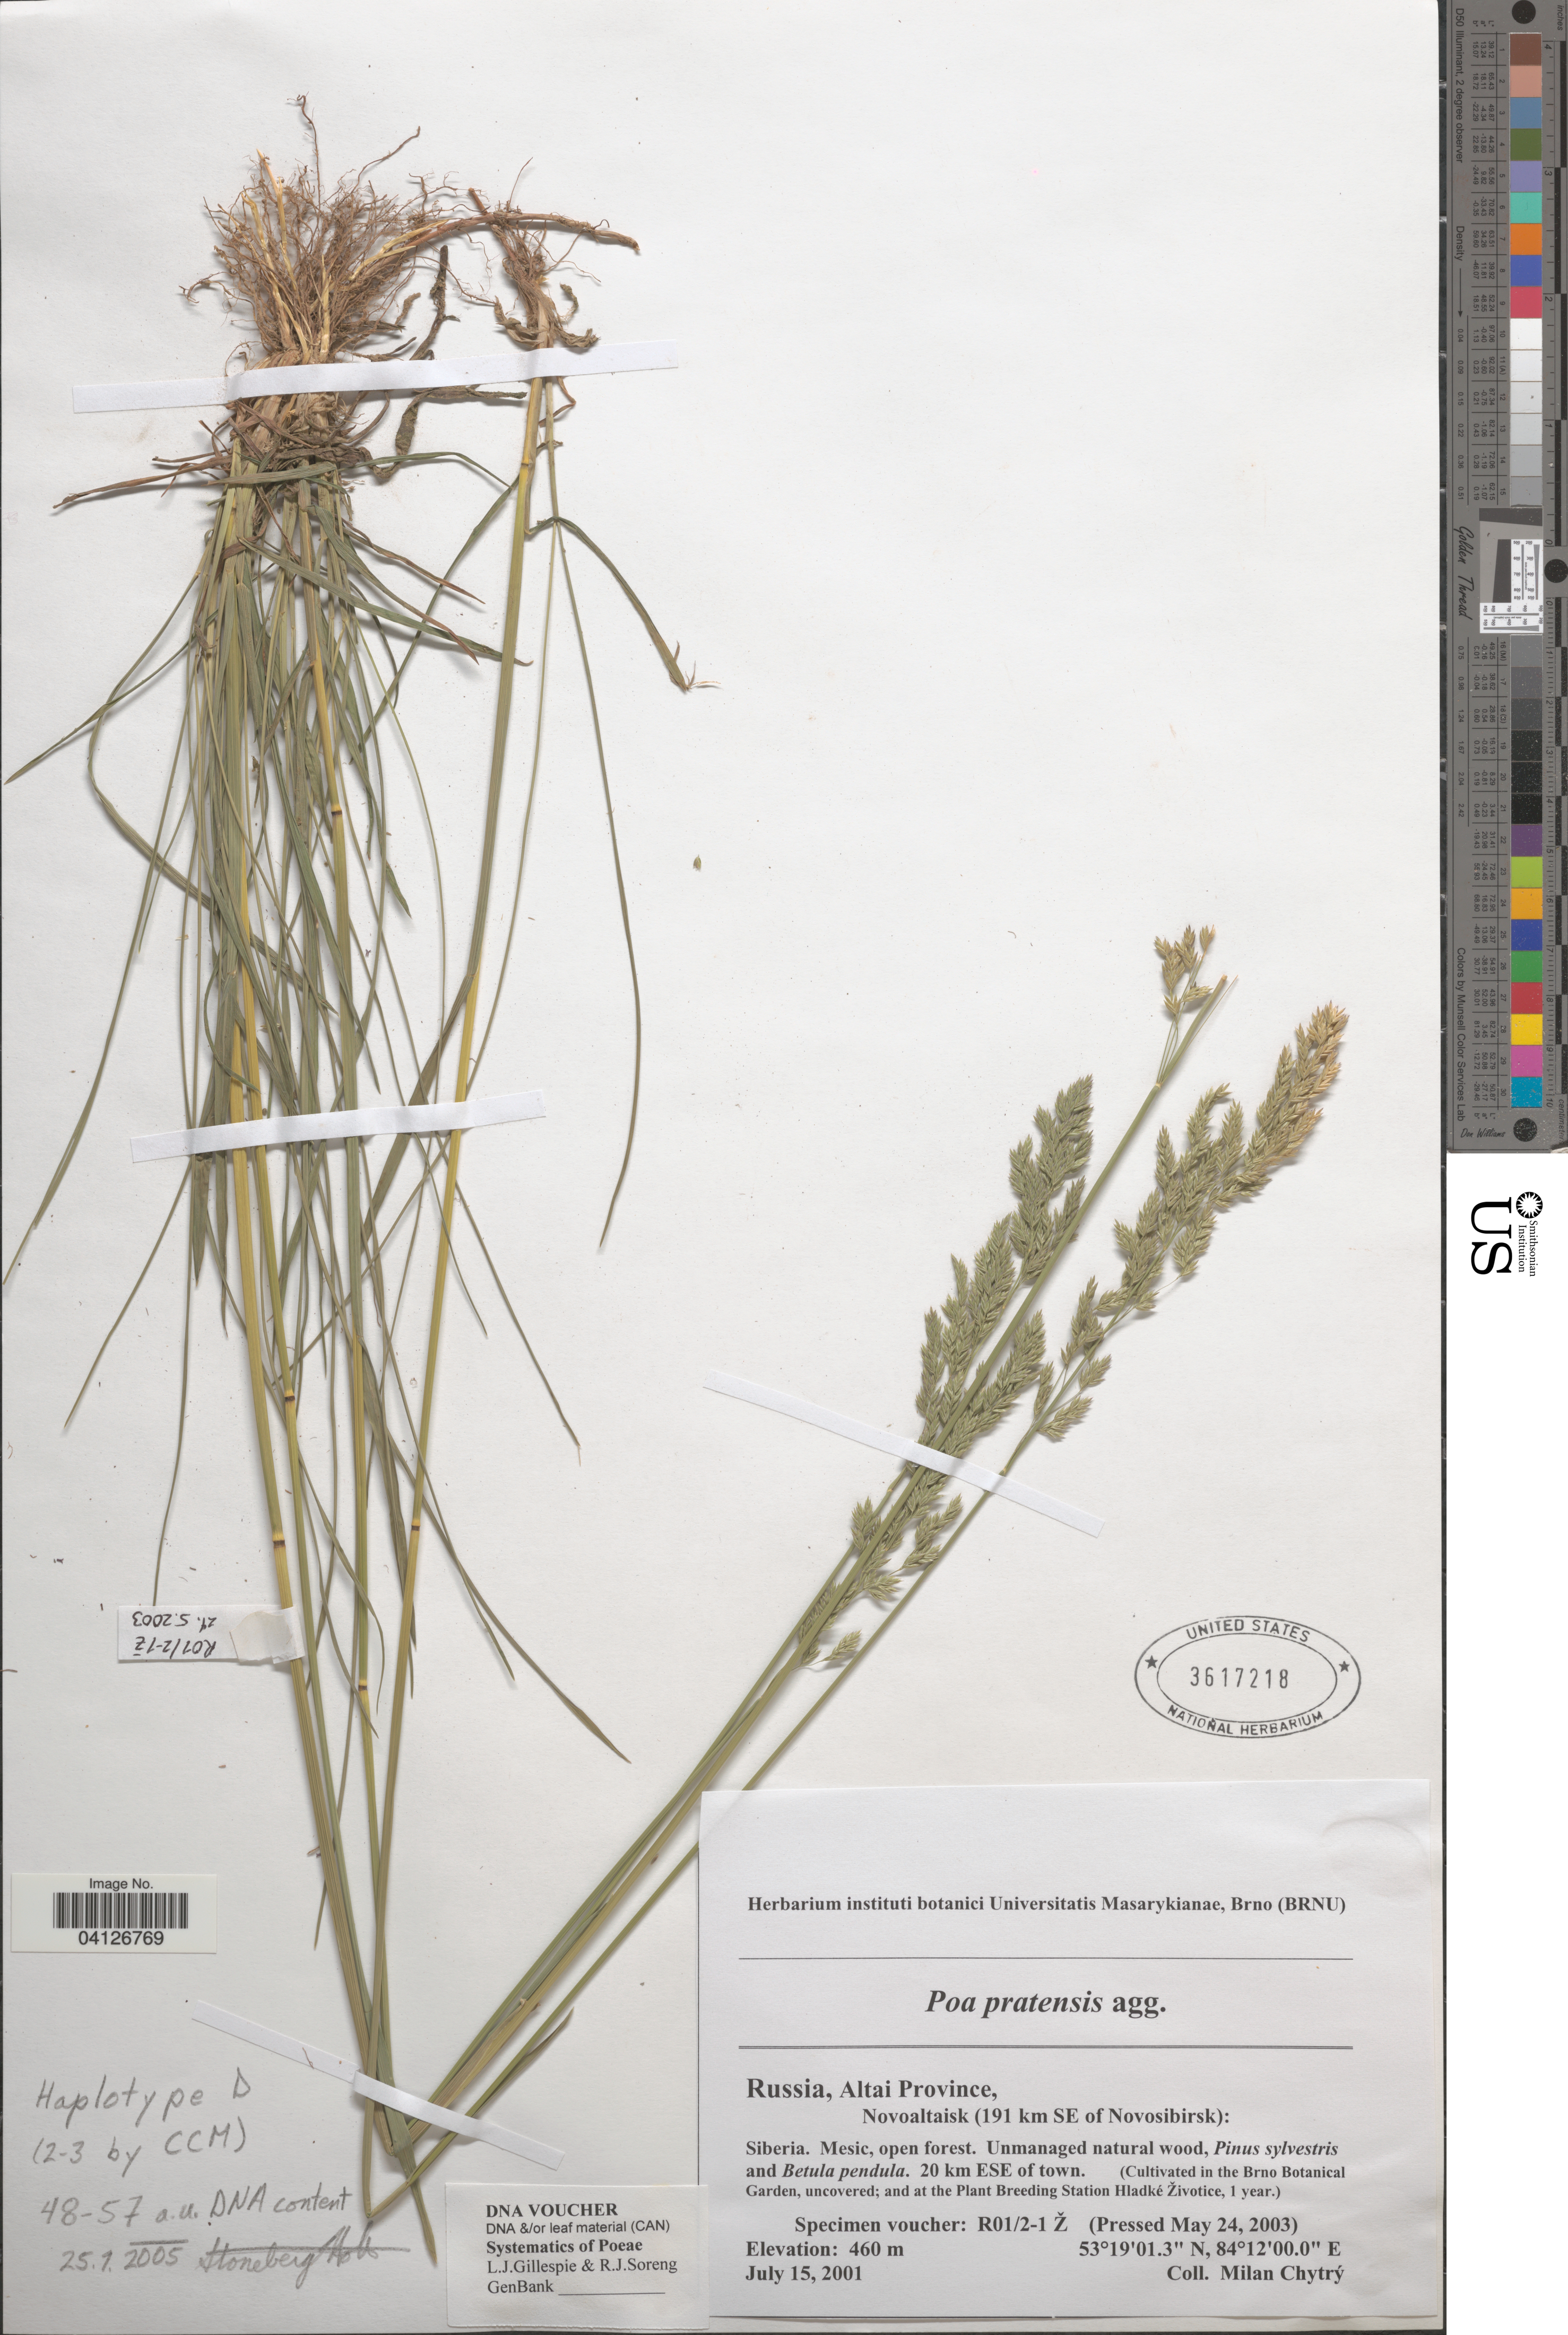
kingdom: Plantae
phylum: Tracheophyta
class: Liliopsida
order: Poales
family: Poaceae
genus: Poa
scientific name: Poa pratensis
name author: L.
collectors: Ex herb. instituti botanici Universitatis Masarykianae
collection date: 2003-05-24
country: Czechia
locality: (Cultivated in the Brno Botanical Garden, uncovered; and at the Plant Breeding Station Hladké Životice, 1 year.).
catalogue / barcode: US 3617218